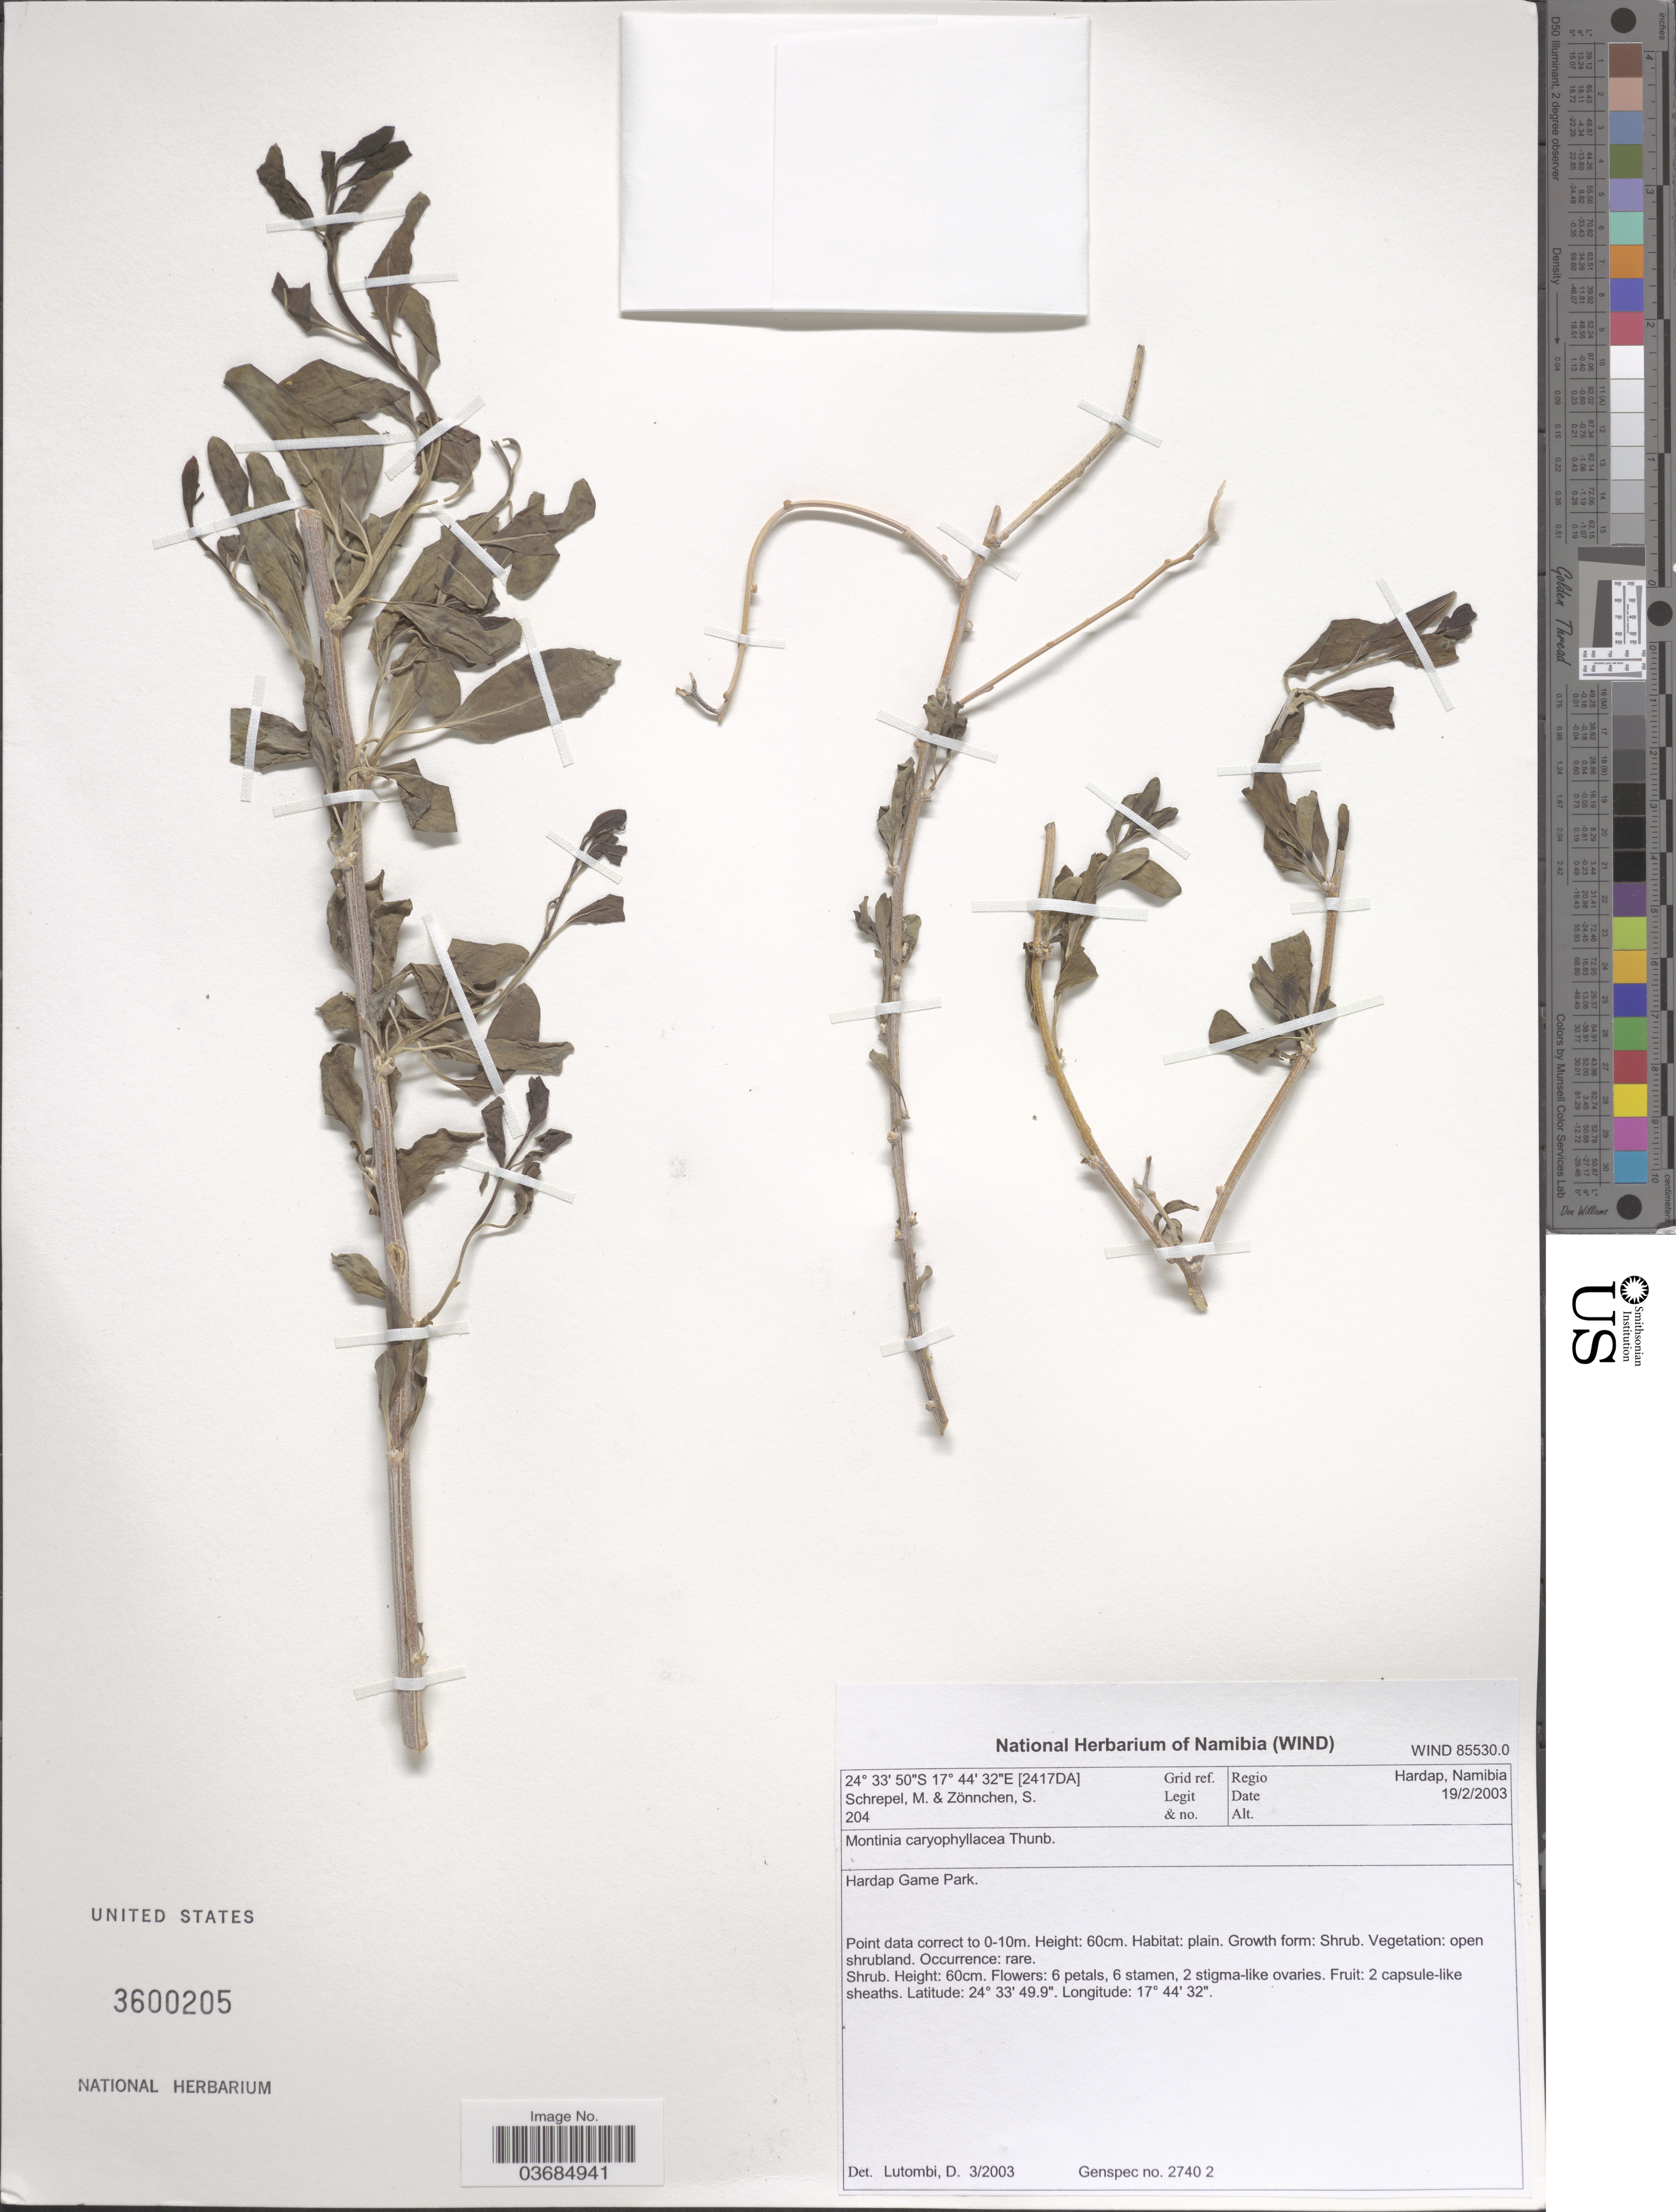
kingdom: Plantae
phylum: Tracheophyta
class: Magnoliopsida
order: Solanales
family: Montiniaceae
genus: Montinia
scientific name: Montinia caryophyllacea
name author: Thunb.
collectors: M. Schrepel & S. Zonnchen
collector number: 204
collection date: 2003-02-19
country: Namibia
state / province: Hardap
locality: [2417DA] Grid ref. Regio Hardap, Namibia. Hardap Game Park.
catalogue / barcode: US 3600205